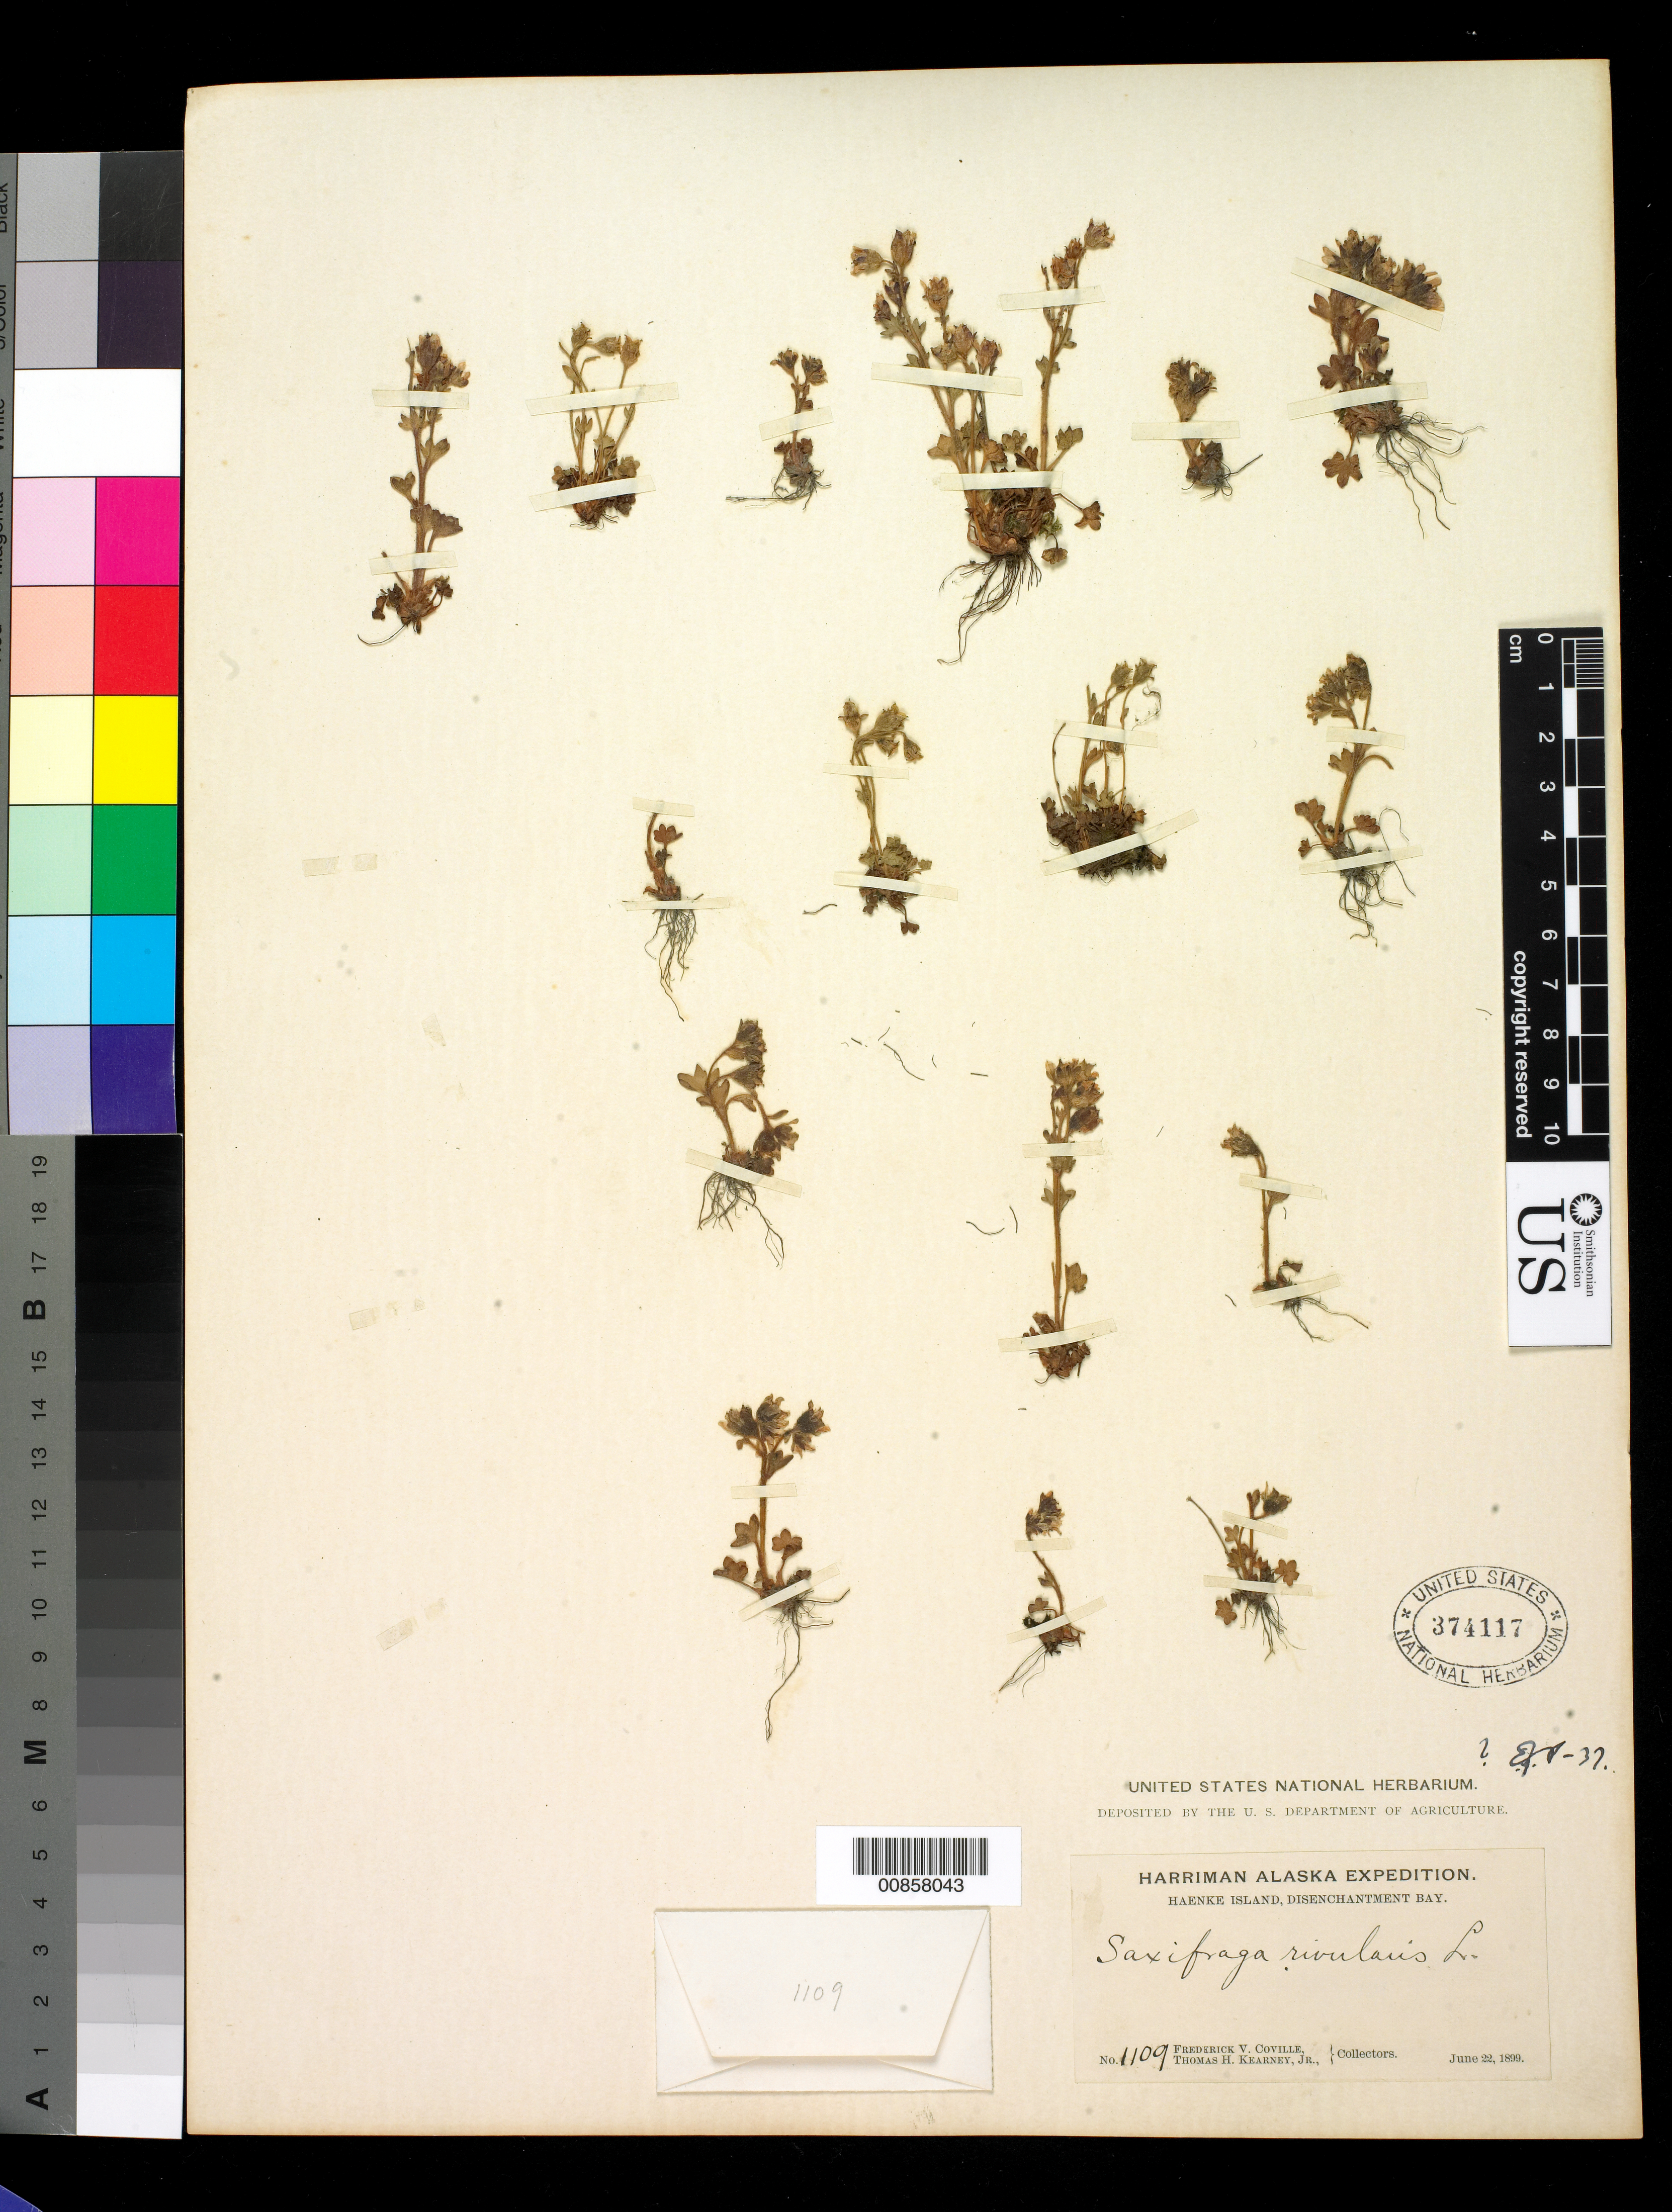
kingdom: Plantae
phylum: Tracheophyta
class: Magnoliopsida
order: Saxifragales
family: Saxifragaceae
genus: Saxifraga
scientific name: Saxifraga rivularis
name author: L.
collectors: F. V. Coville & T. H. Kearney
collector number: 1109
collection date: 1899-06-22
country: United States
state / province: Alaska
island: Haenke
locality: Disenchantment Bay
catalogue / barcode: US 374117